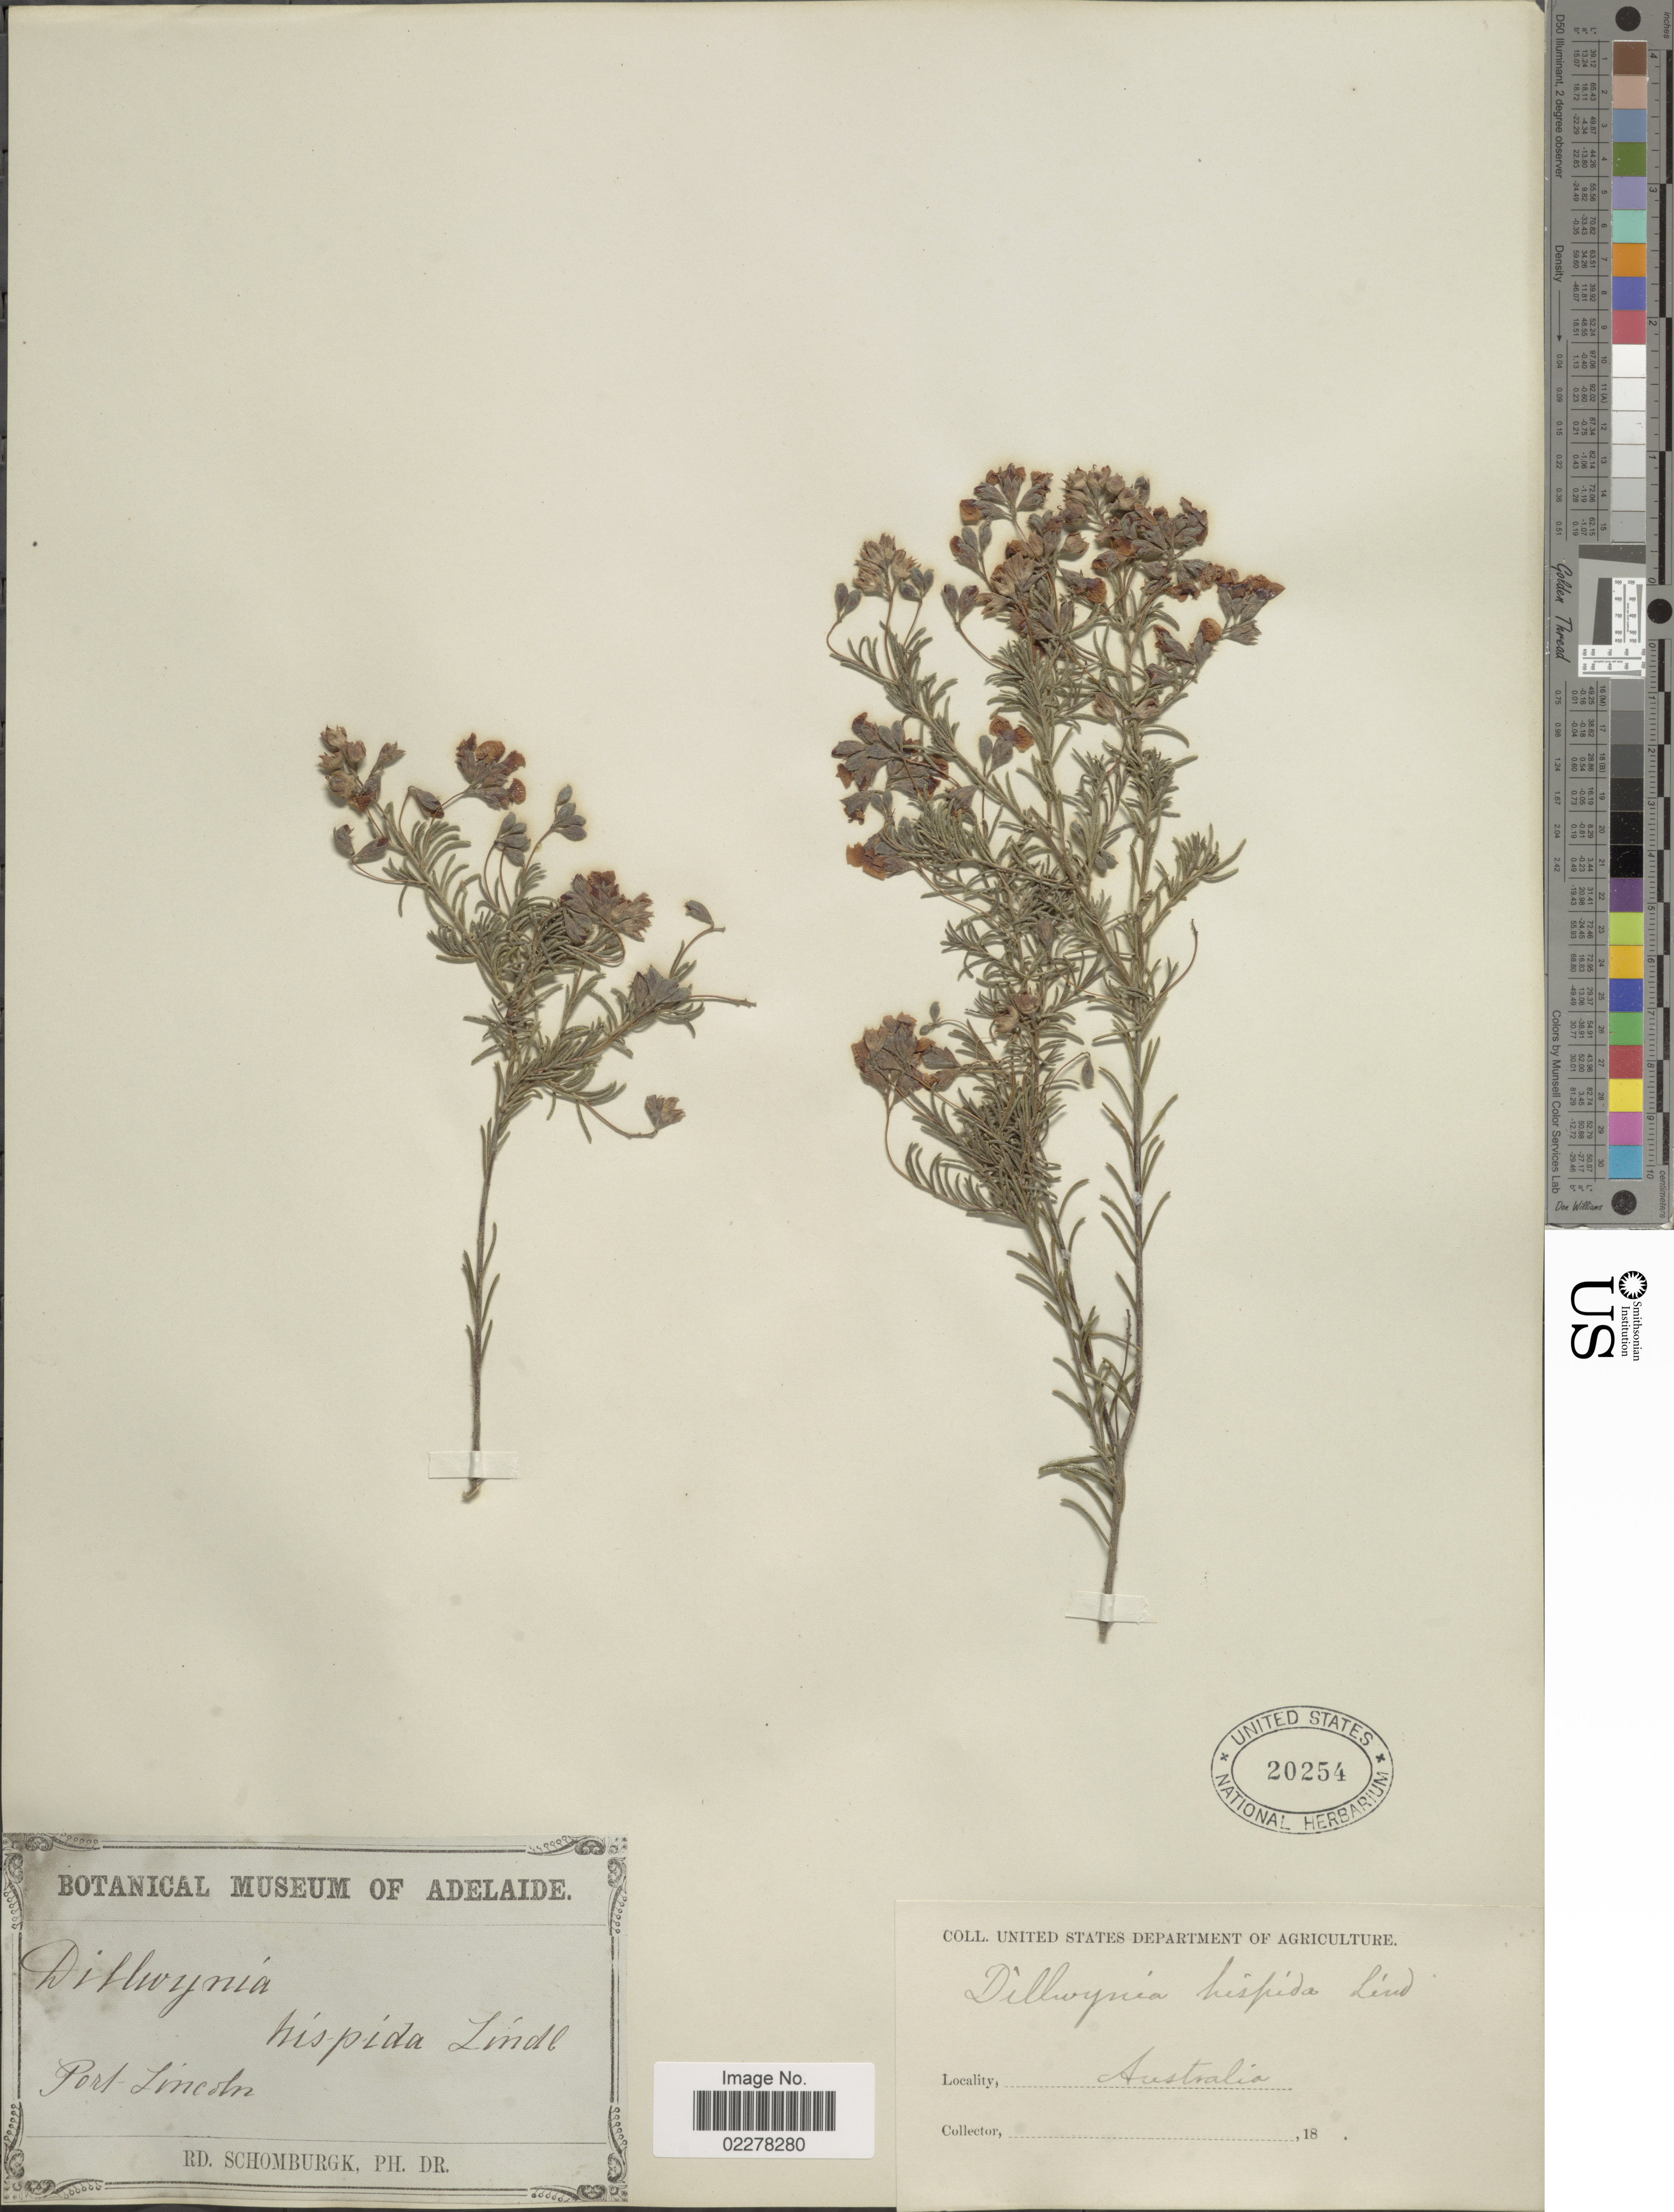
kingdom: Plantae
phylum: Tracheophyta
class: Magnoliopsida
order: Fabales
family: Fabaceae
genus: Dillwynia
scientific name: Dillwynia hispida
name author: Lindl.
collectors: M. R. Schomburgk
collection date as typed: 18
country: Australia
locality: Port Lincoln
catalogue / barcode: US 20254